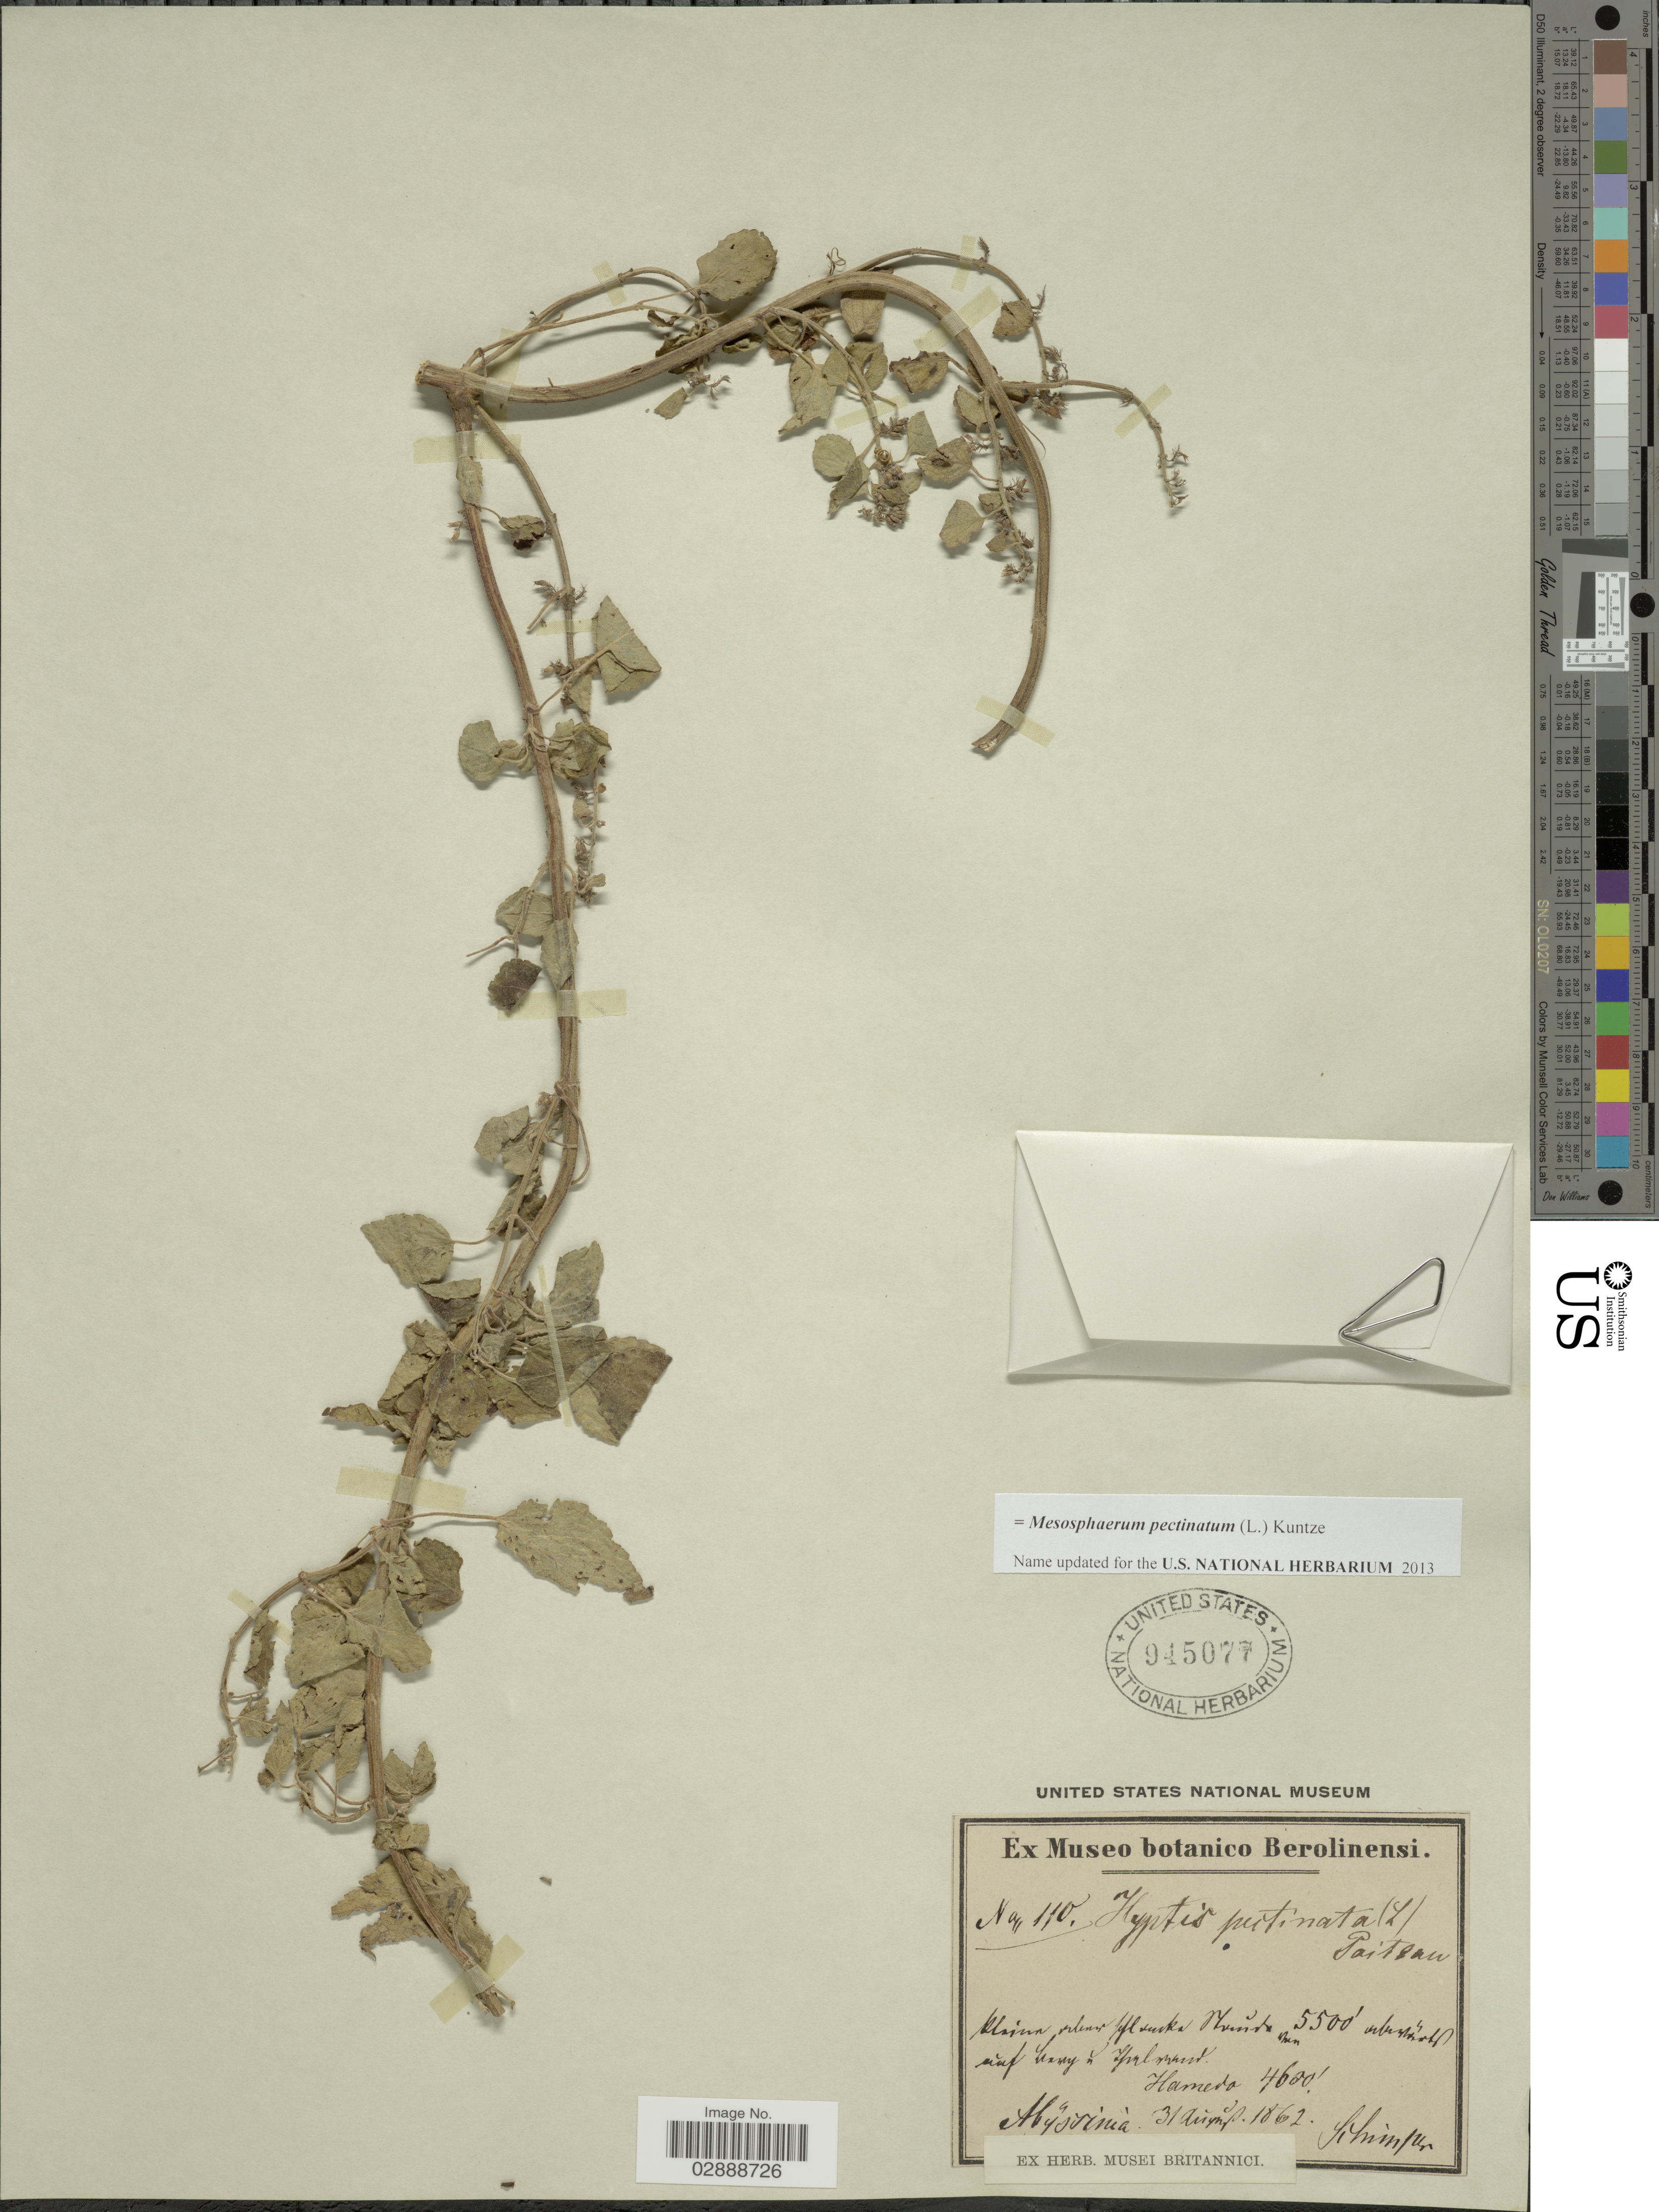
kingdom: Plantae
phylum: Tracheophyta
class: Magnoliopsida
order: Lamiales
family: Lamiaceae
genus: Mesosphaerum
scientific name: Mesosphaerum pectinatum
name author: (L.) Kuntze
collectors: -. Schimper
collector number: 110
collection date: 1862-08-31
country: Eritrea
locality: Abyssinia, Hamedo.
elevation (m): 1402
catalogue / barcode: US 945077